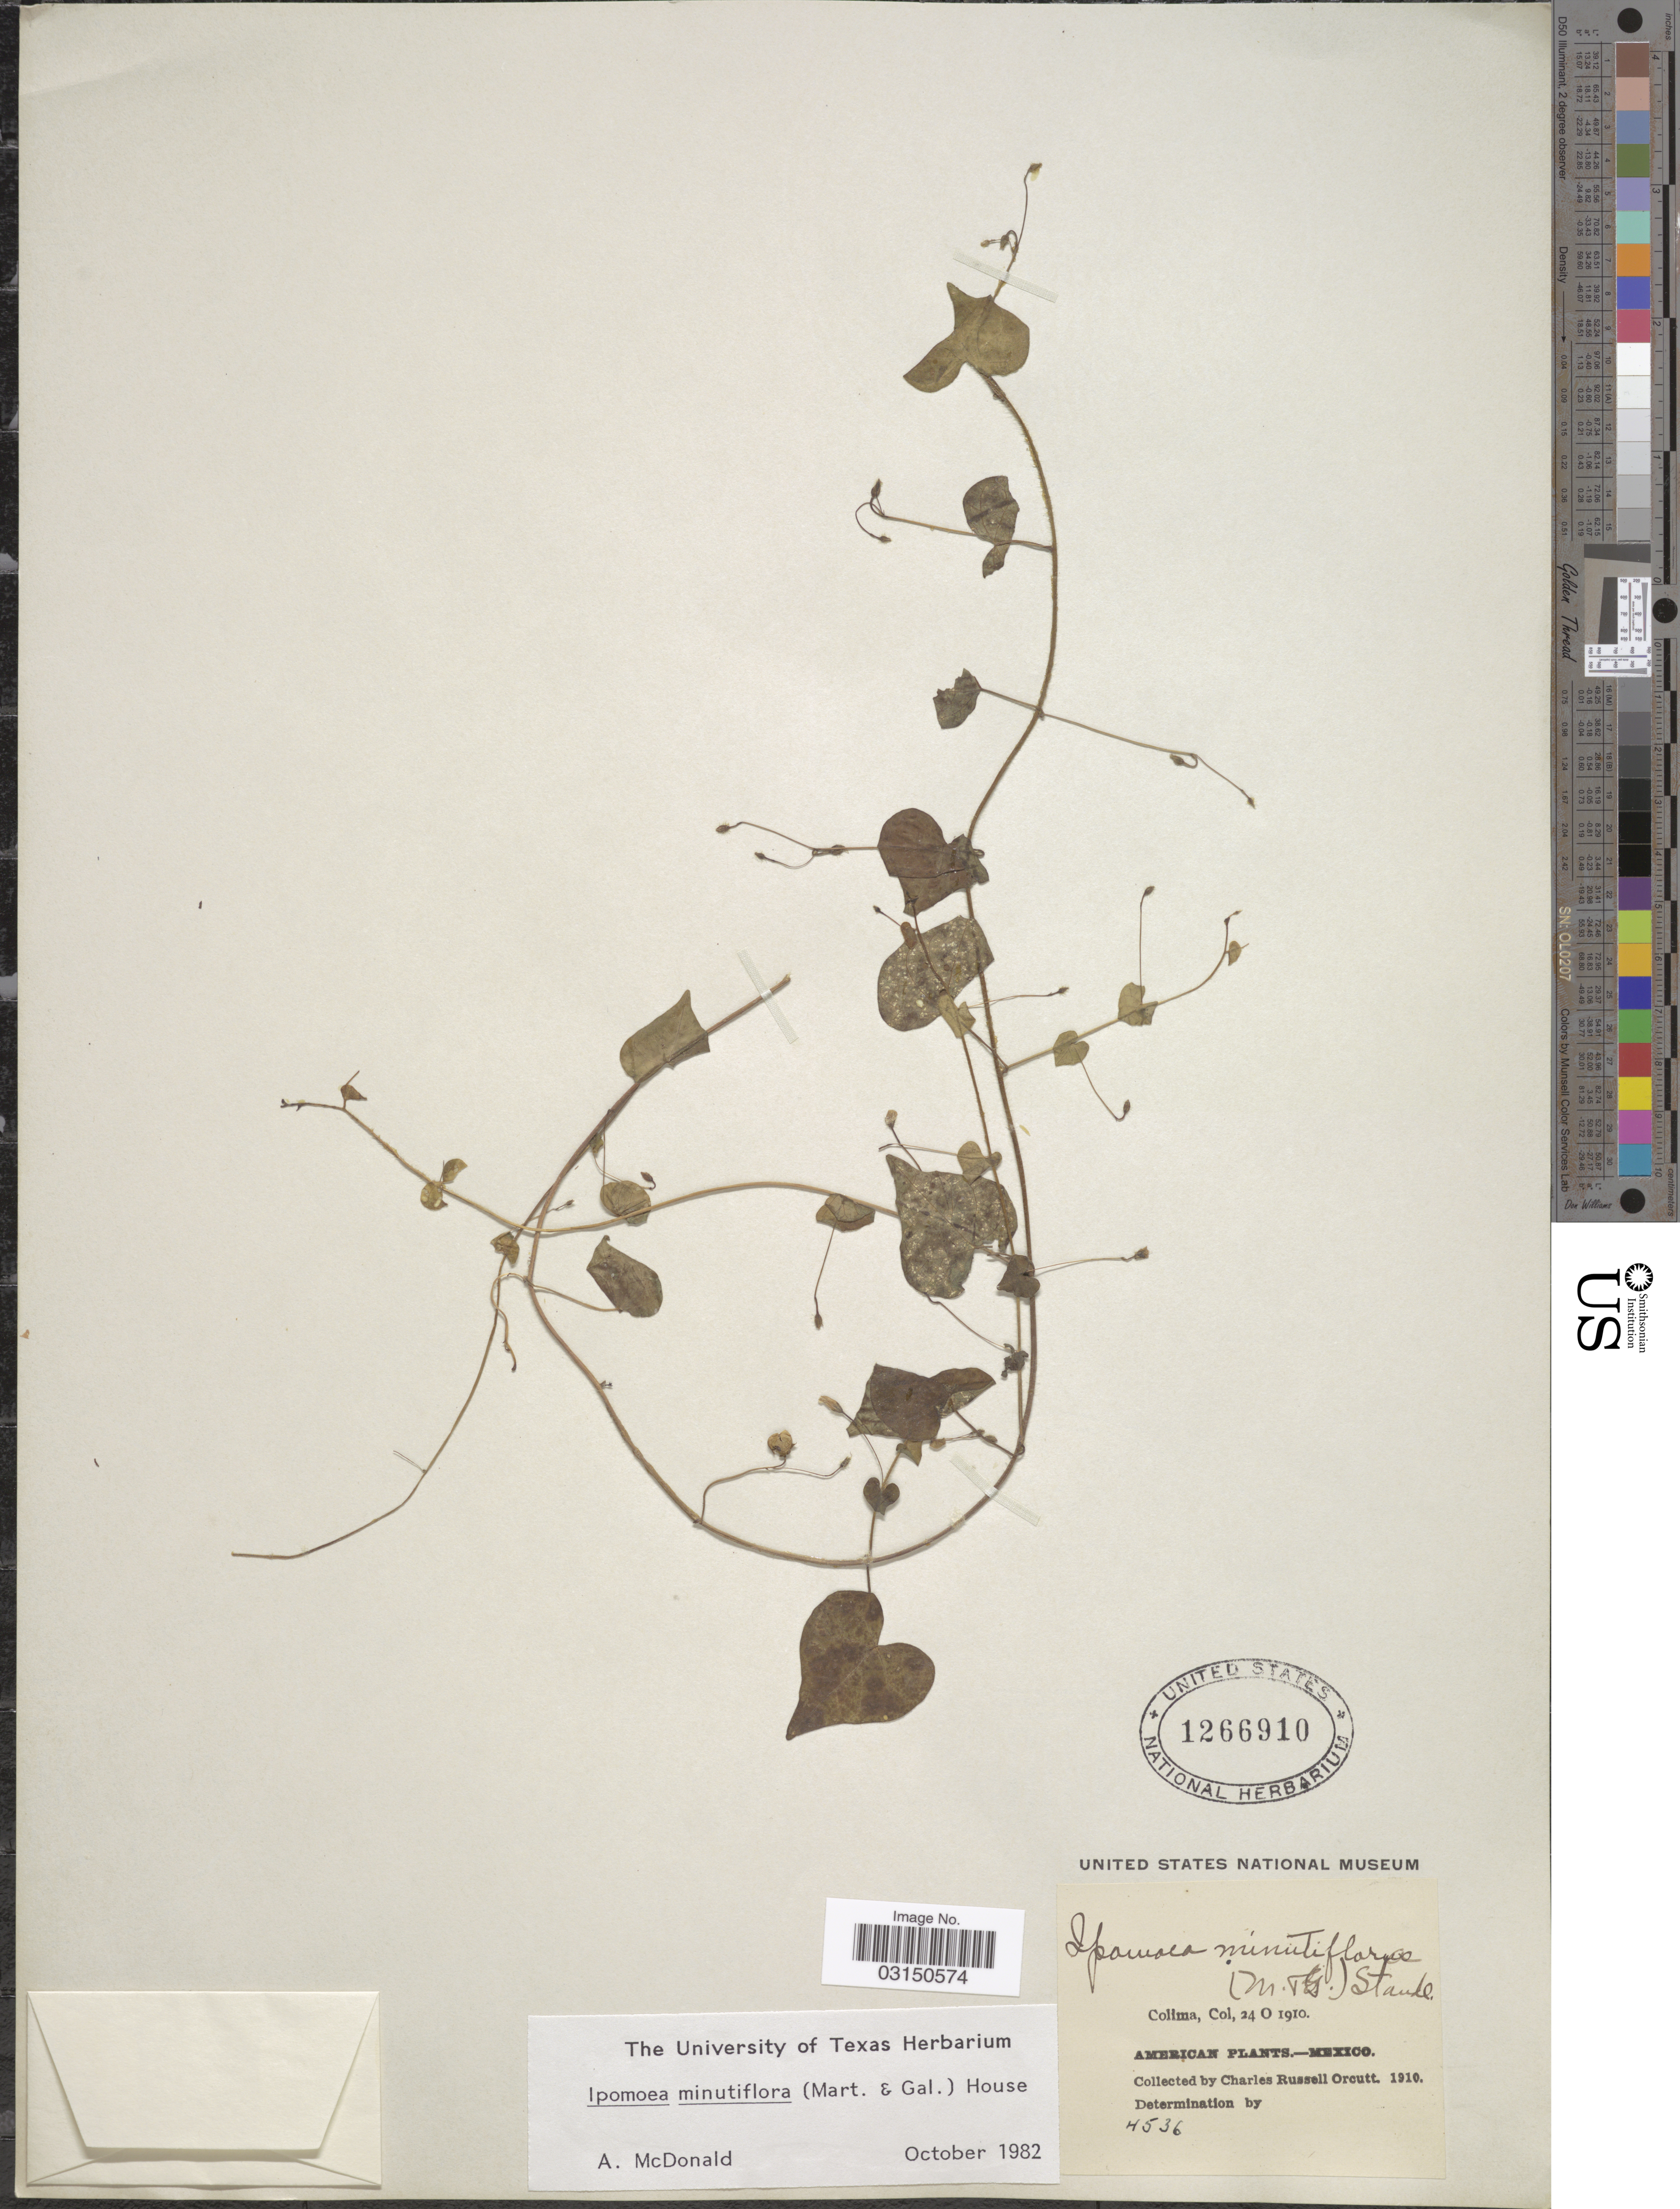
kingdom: Plantae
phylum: Tracheophyta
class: Magnoliopsida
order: Solanales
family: Convolvulaceae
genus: Ipomoea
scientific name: Ipomoea minutiflora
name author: (M. Martens) House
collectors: C. R. Orcutt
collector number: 4536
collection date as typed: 24 O 1910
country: Mexico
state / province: Colima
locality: Col [unsure placement]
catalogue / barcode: US 1266910